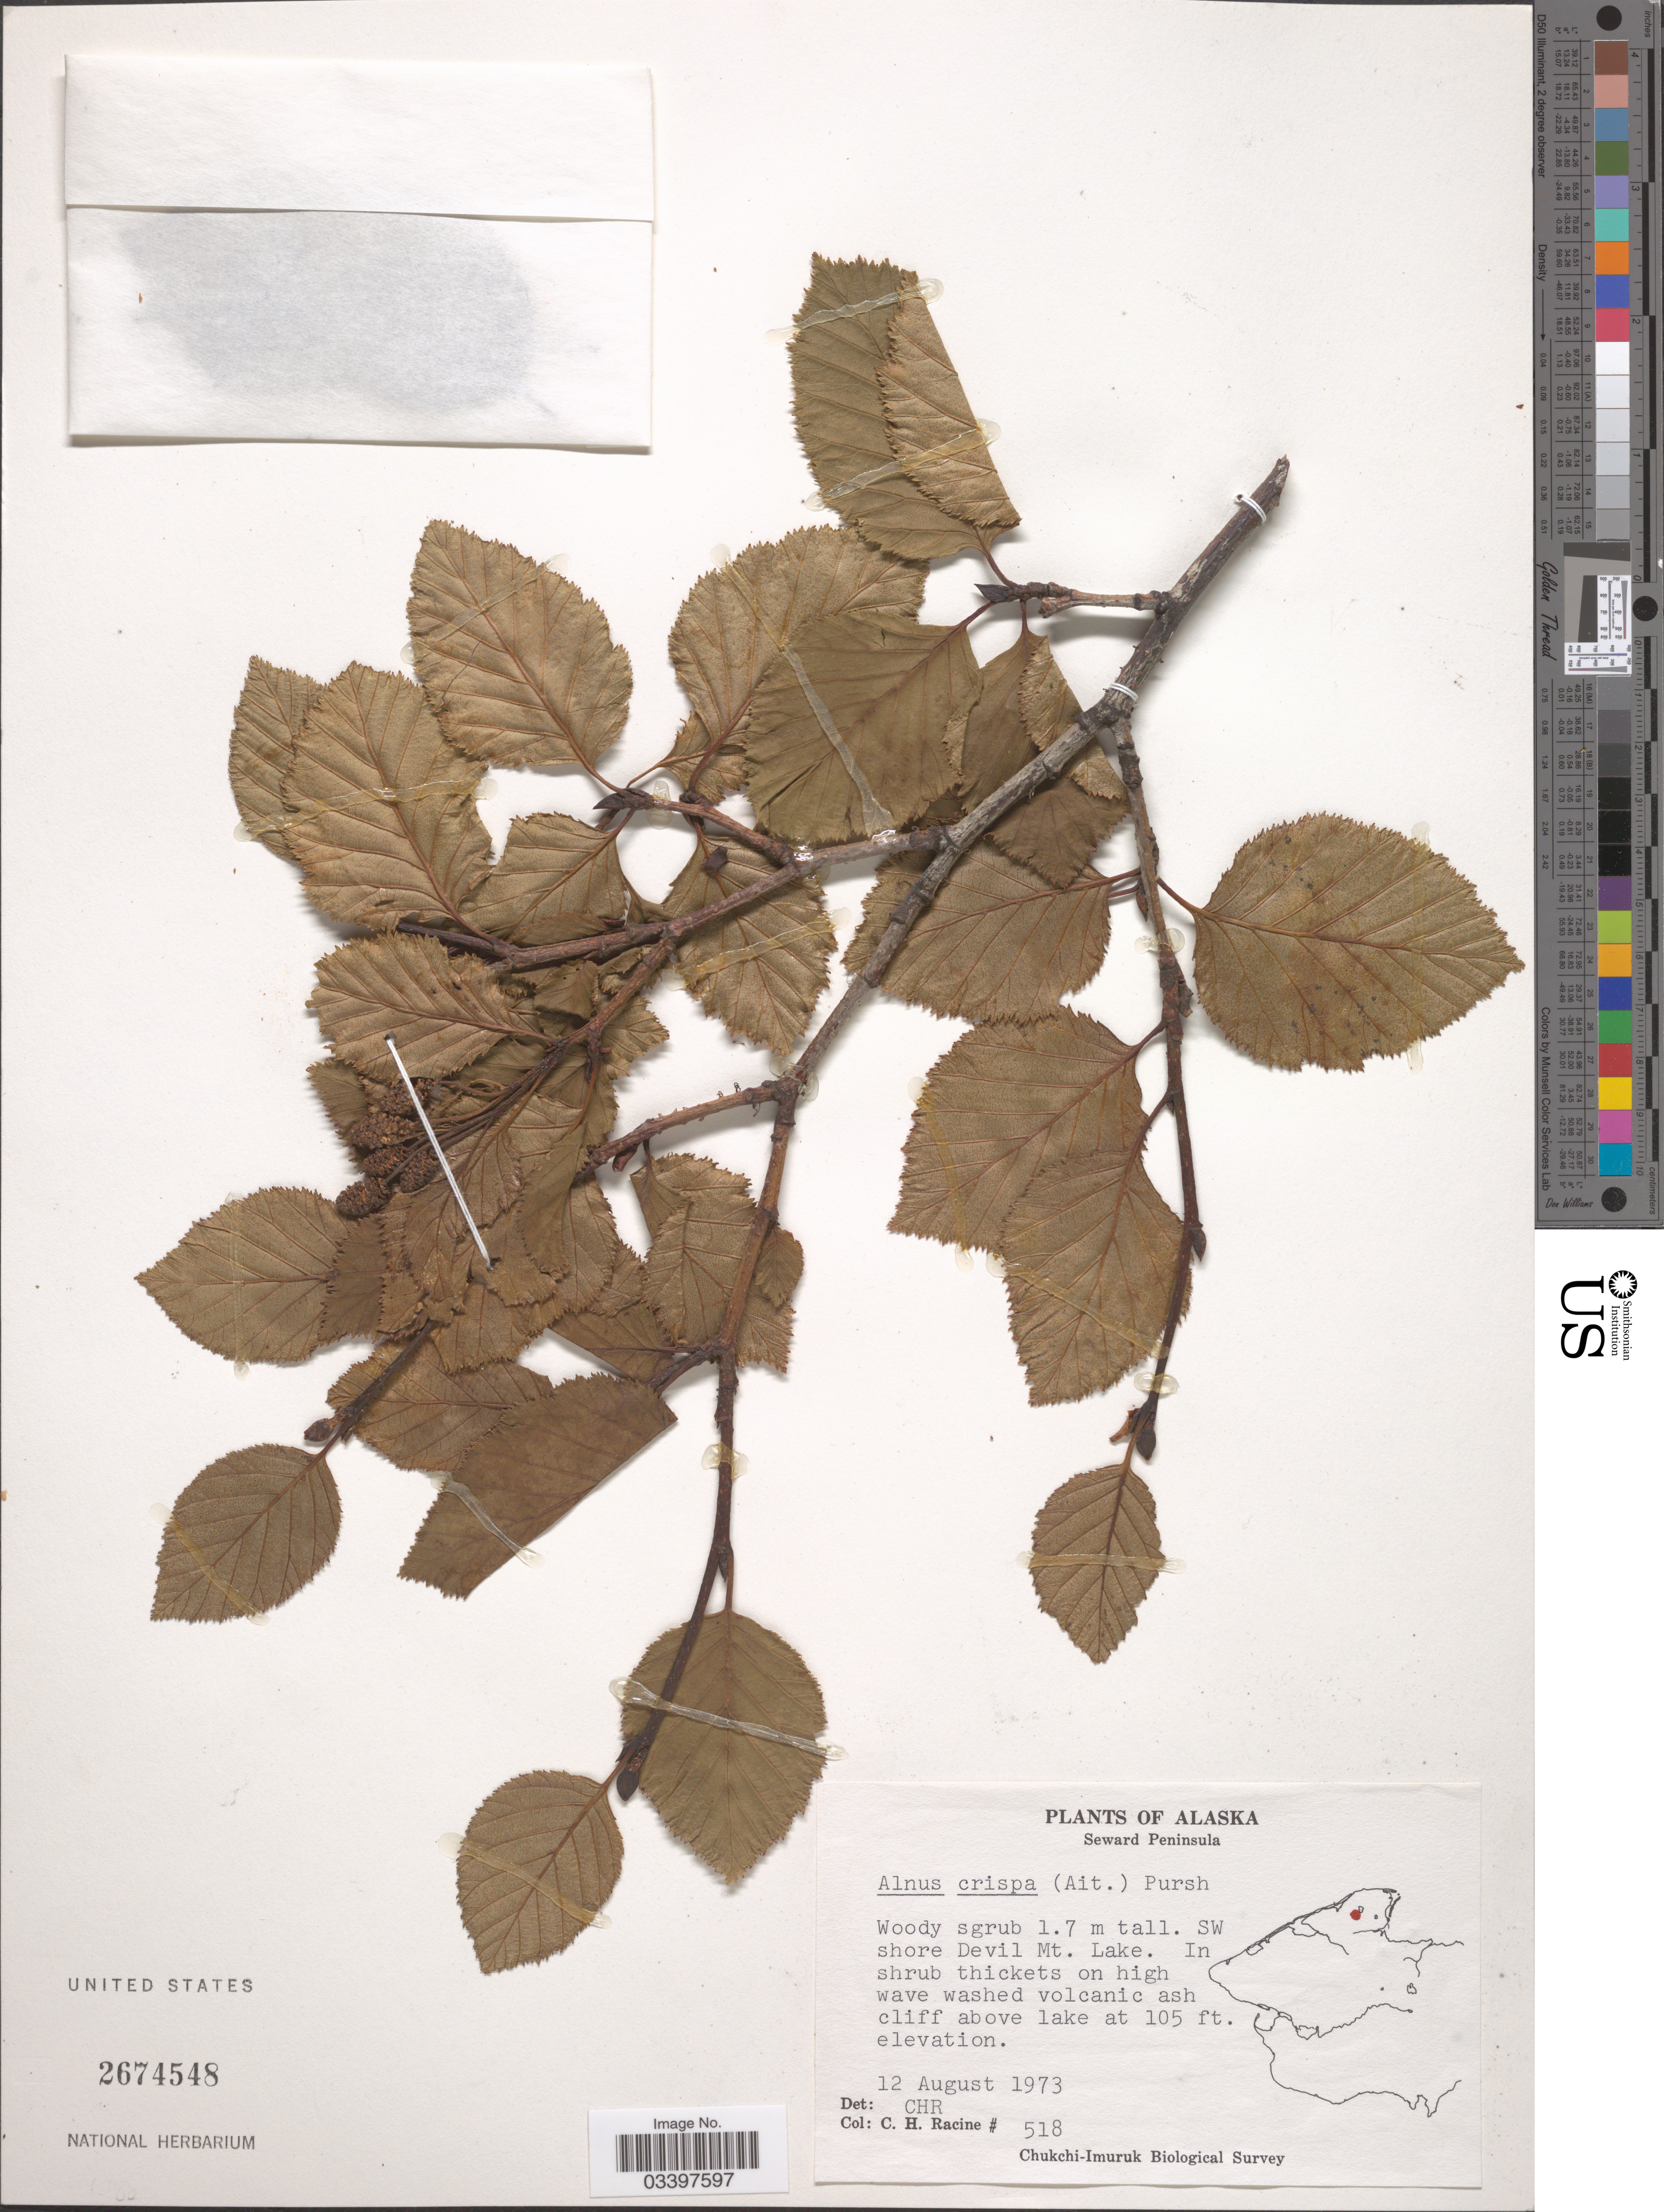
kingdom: Plantae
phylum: Tracheophyta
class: Magnoliopsida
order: Fagales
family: Betulaceae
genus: Alnus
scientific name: Alnus alnobetula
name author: (Ehrh.) K. Koch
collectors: C. Racine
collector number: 518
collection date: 1973-08-12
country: United States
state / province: Alaska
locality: Seward Peninsula. SW shore Devil Mt. Lake. In shrub thickets on high wave washed volcanic ash cliff above lake.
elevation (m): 32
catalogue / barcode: US 2674548